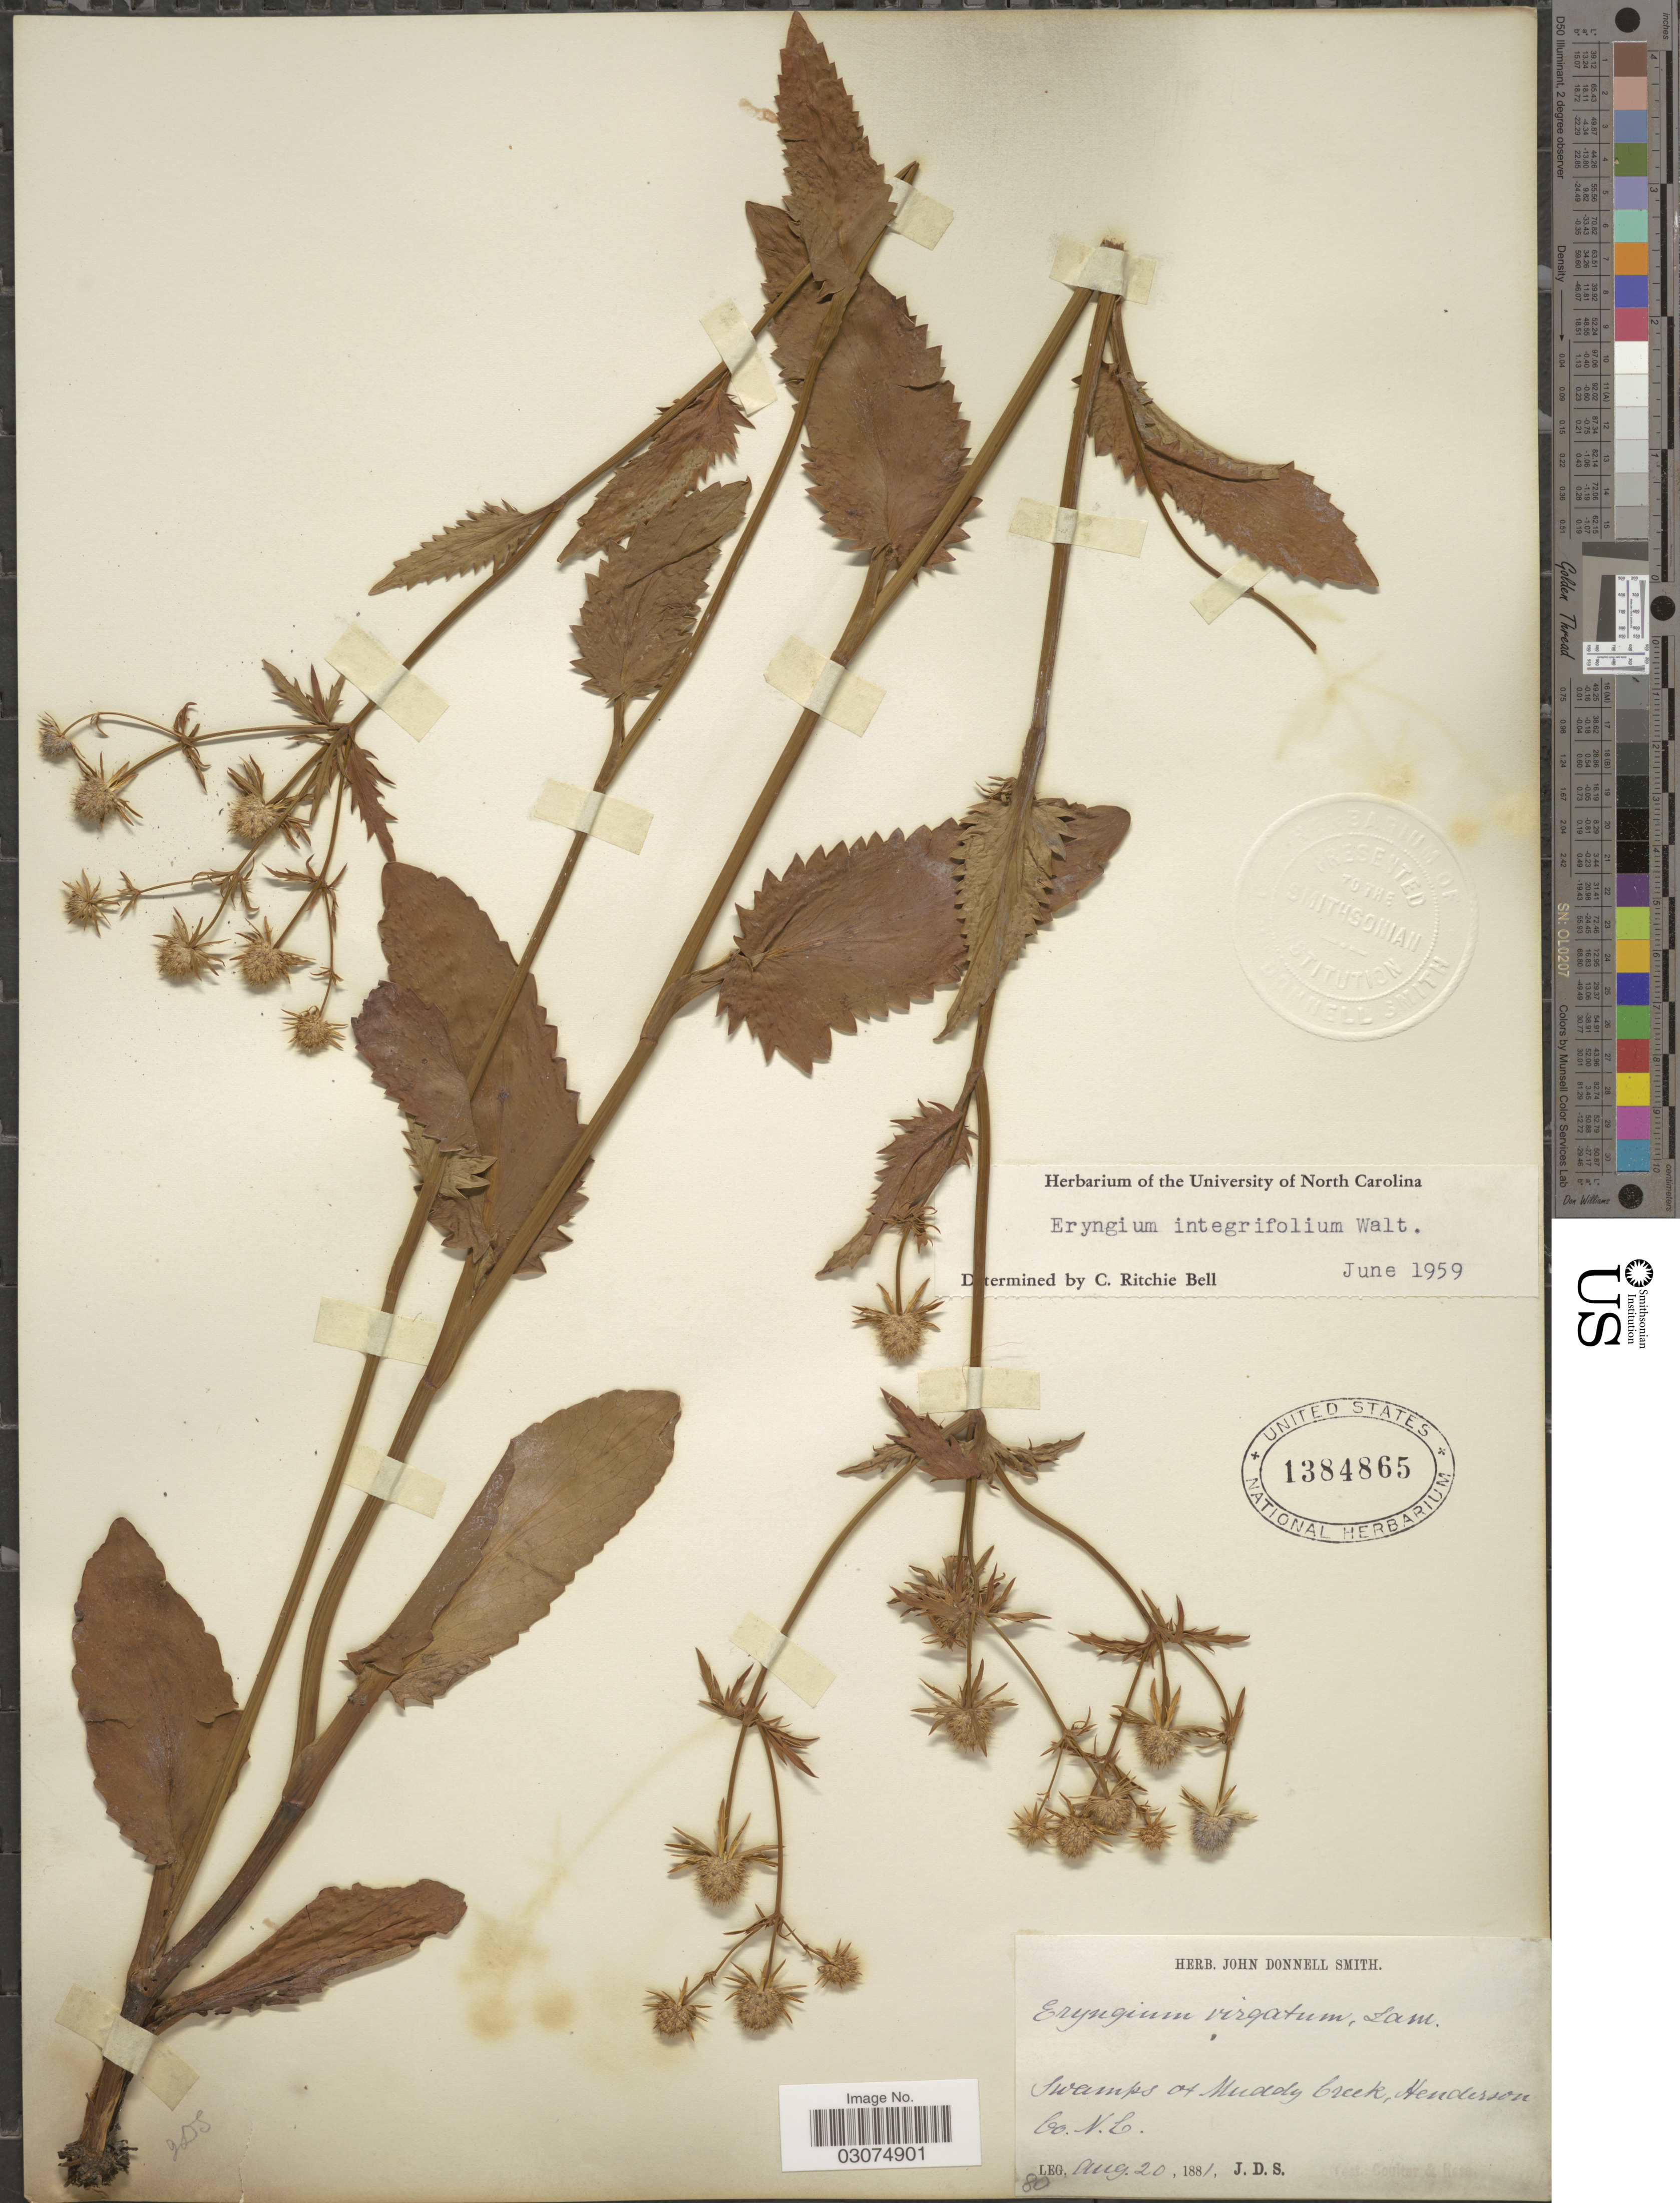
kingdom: Plantae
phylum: Tracheophyta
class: Magnoliopsida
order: Apiales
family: Apiaceae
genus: Eryngium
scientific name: Eryngium integrifolium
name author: Walter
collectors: J. Donnell Smith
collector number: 80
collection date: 1881-08-20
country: United States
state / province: North Carolina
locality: Swamps of Muddy Creek, Henderson Co. N. C.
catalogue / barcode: US 1384865